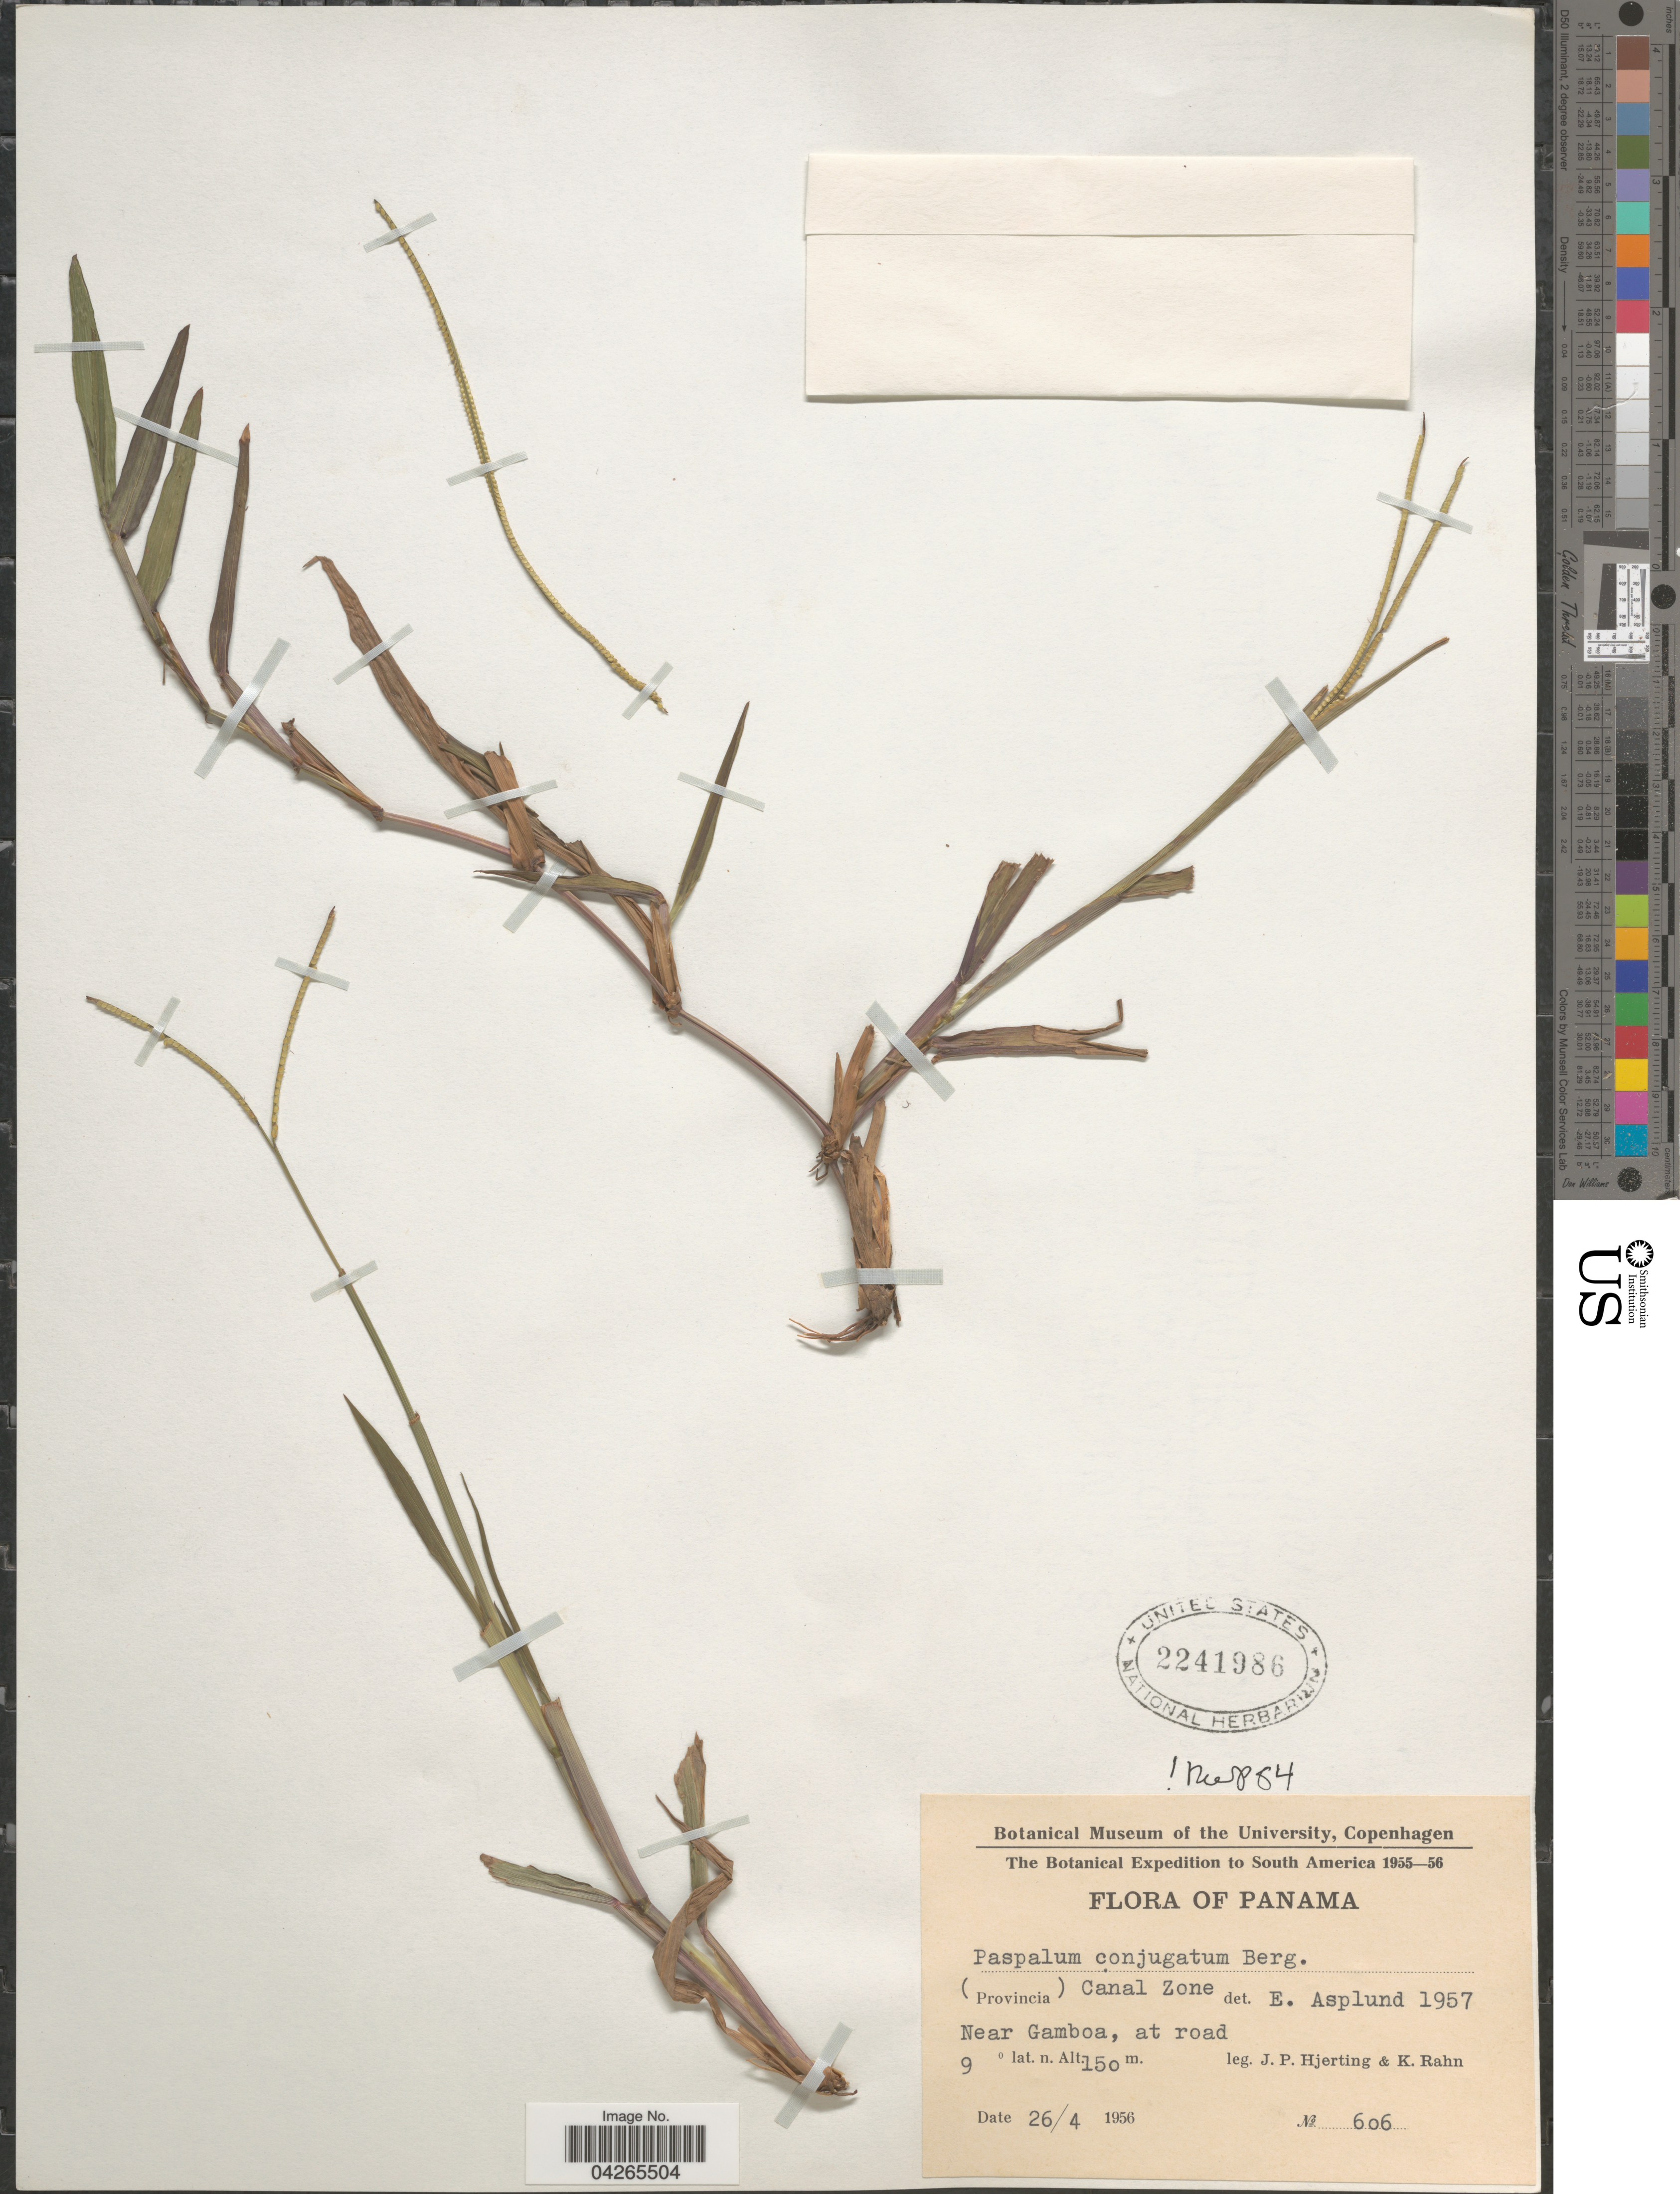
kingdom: Plantae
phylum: Tracheophyta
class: Liliopsida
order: Poales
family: Poaceae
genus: Paspalum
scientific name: Paspalum conjugatum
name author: P.J. Bergius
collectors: J. P. Hjerting & K. Rahn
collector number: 606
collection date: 1956-04-26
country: Panama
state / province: Colón / Panamá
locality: The Botanical Expedition to South America 1955-56. (Provincia) Canal Zone. Near Gamboa, at road.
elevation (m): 150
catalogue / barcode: US 2241986